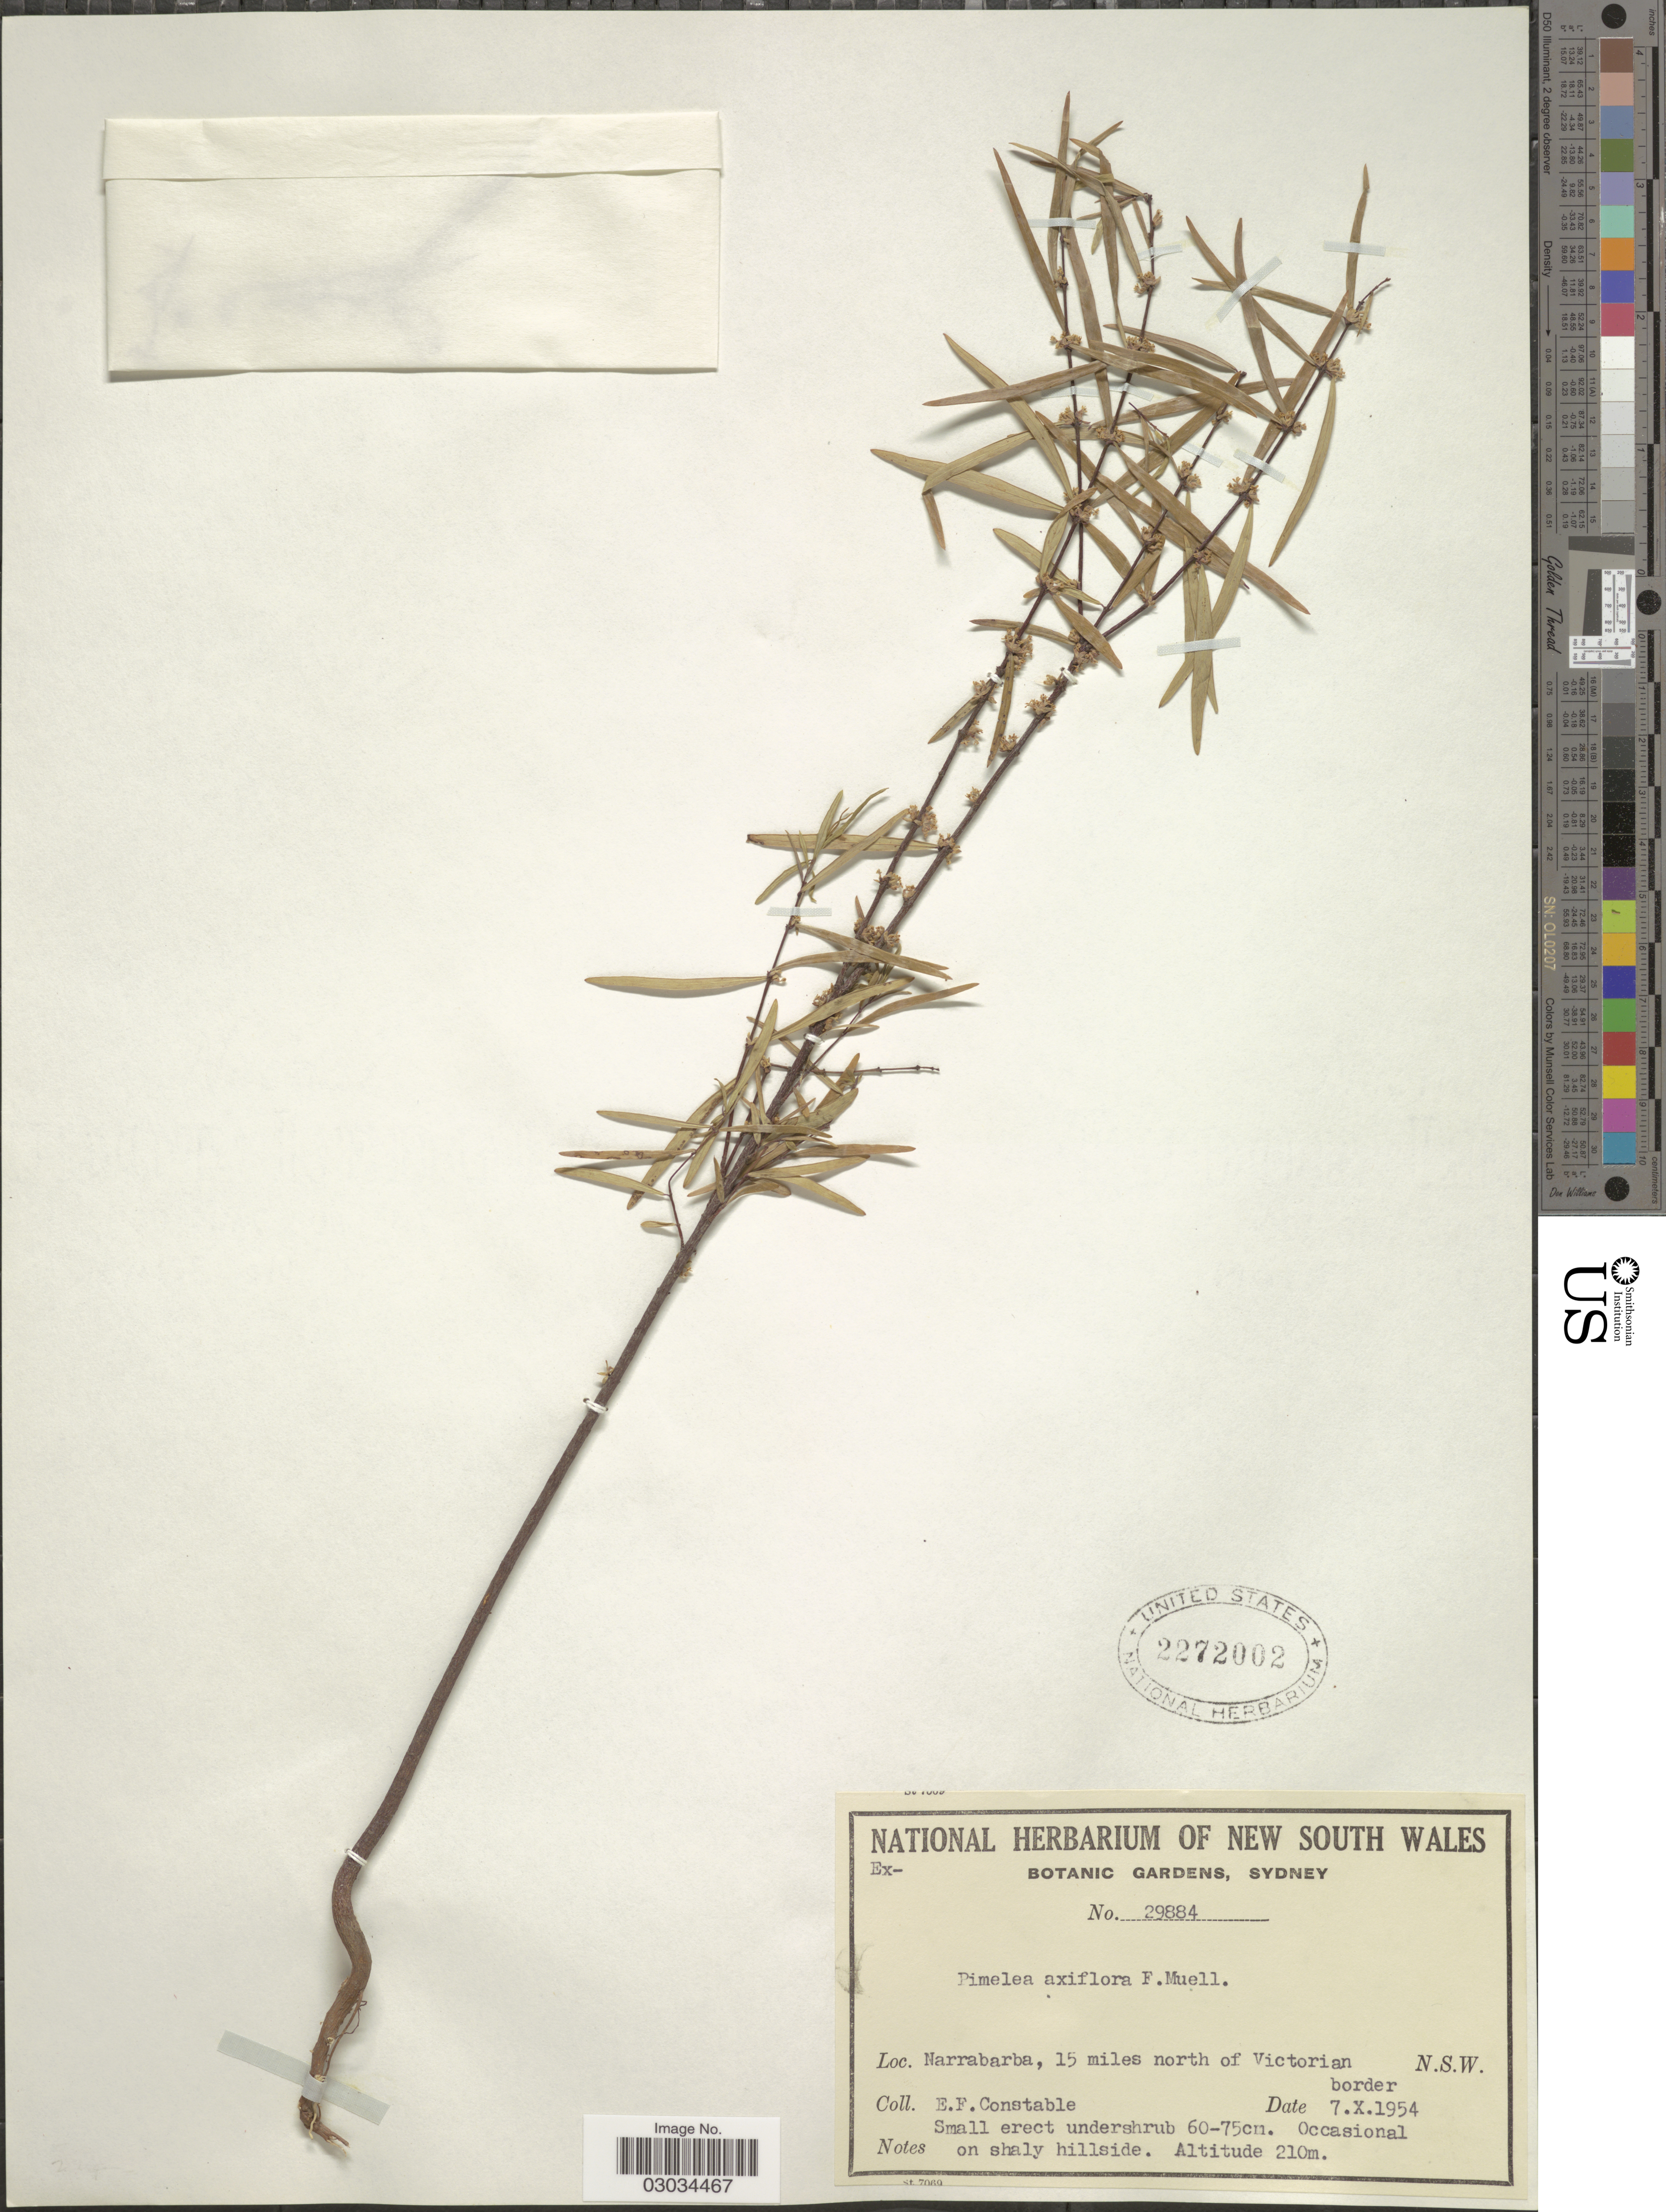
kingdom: Plantae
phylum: Tracheophyta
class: Magnoliopsida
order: Malvales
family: Thymelaeaceae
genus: Pimelea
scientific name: Pimelea axiflora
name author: F. Muell. ex Meisn.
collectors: E. F. Constable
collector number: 29884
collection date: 1954-10-07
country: Australia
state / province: New South Wales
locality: Narrabarba, 15 miles north of Victorian border. N. S. W.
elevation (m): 210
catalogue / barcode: US 2272002